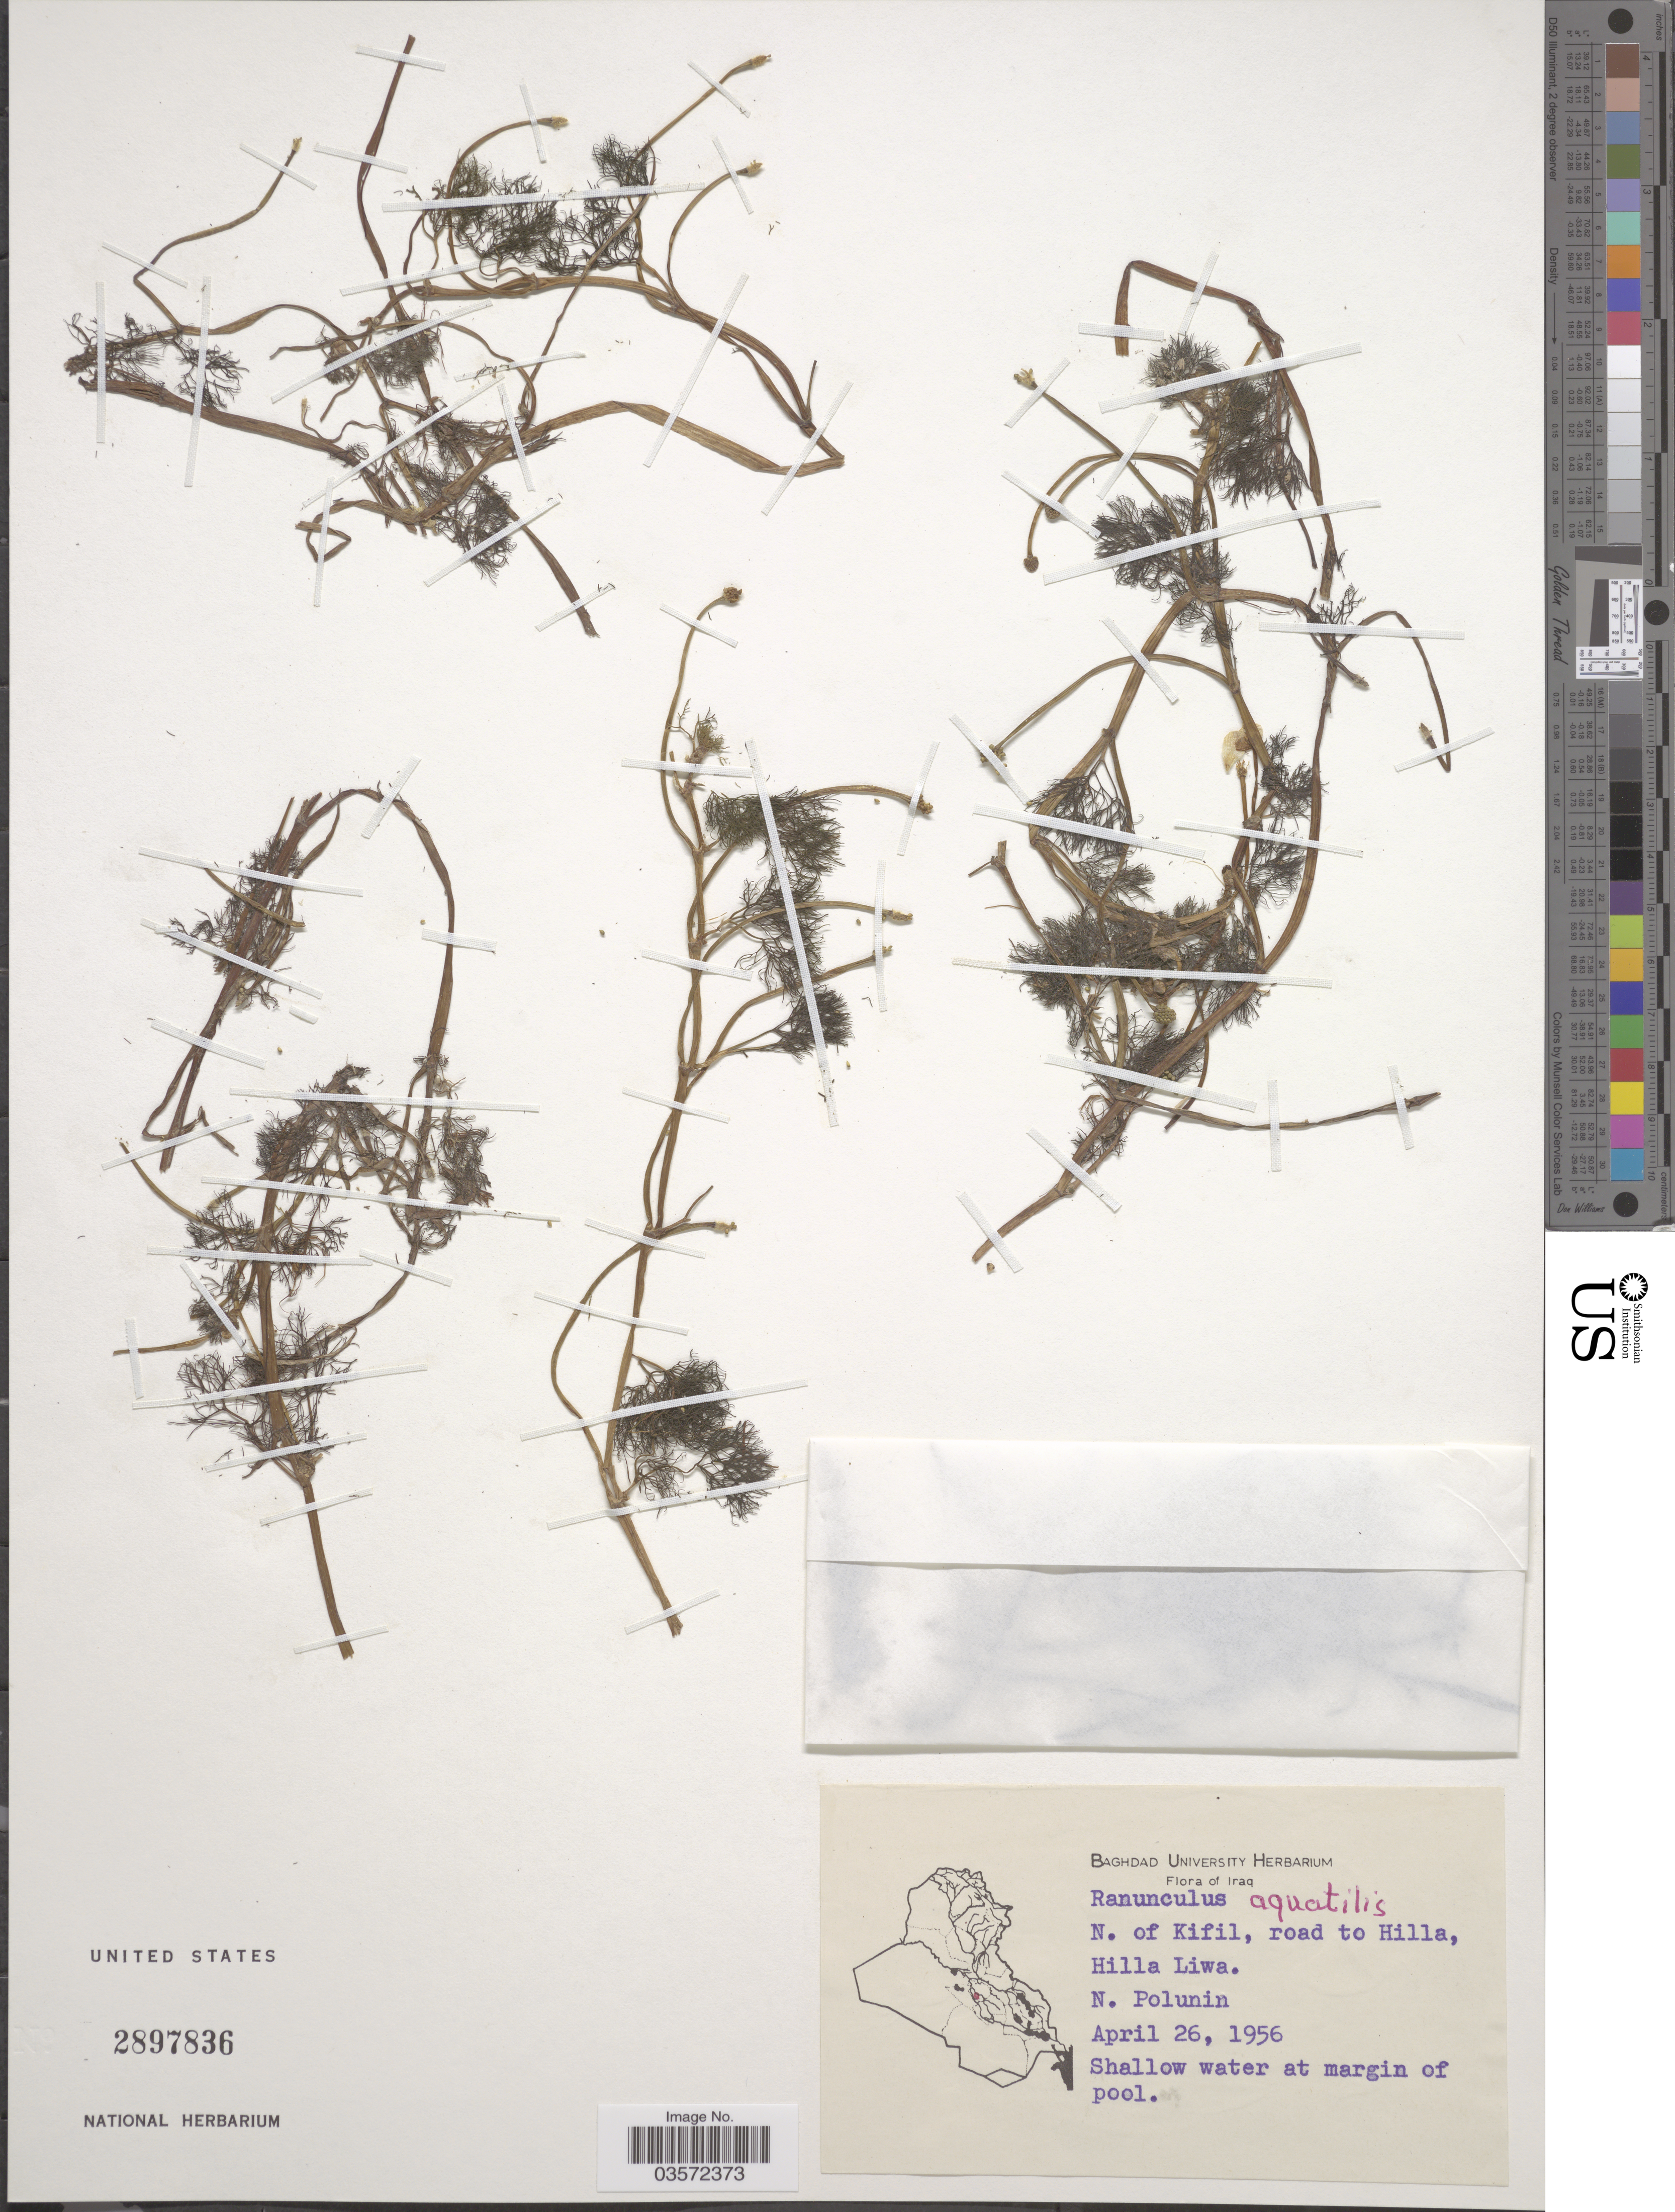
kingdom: Plantae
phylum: Tracheophyta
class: Magnoliopsida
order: Ranunculales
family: Ranunculaceae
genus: Ranunculus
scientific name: Ranunculus aquatilis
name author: L.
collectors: N. V. Polunin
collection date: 1956-04-26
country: Iraq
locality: N. of Kifil, road to Hilla, Hilla Liwa.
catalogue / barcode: US 2897836